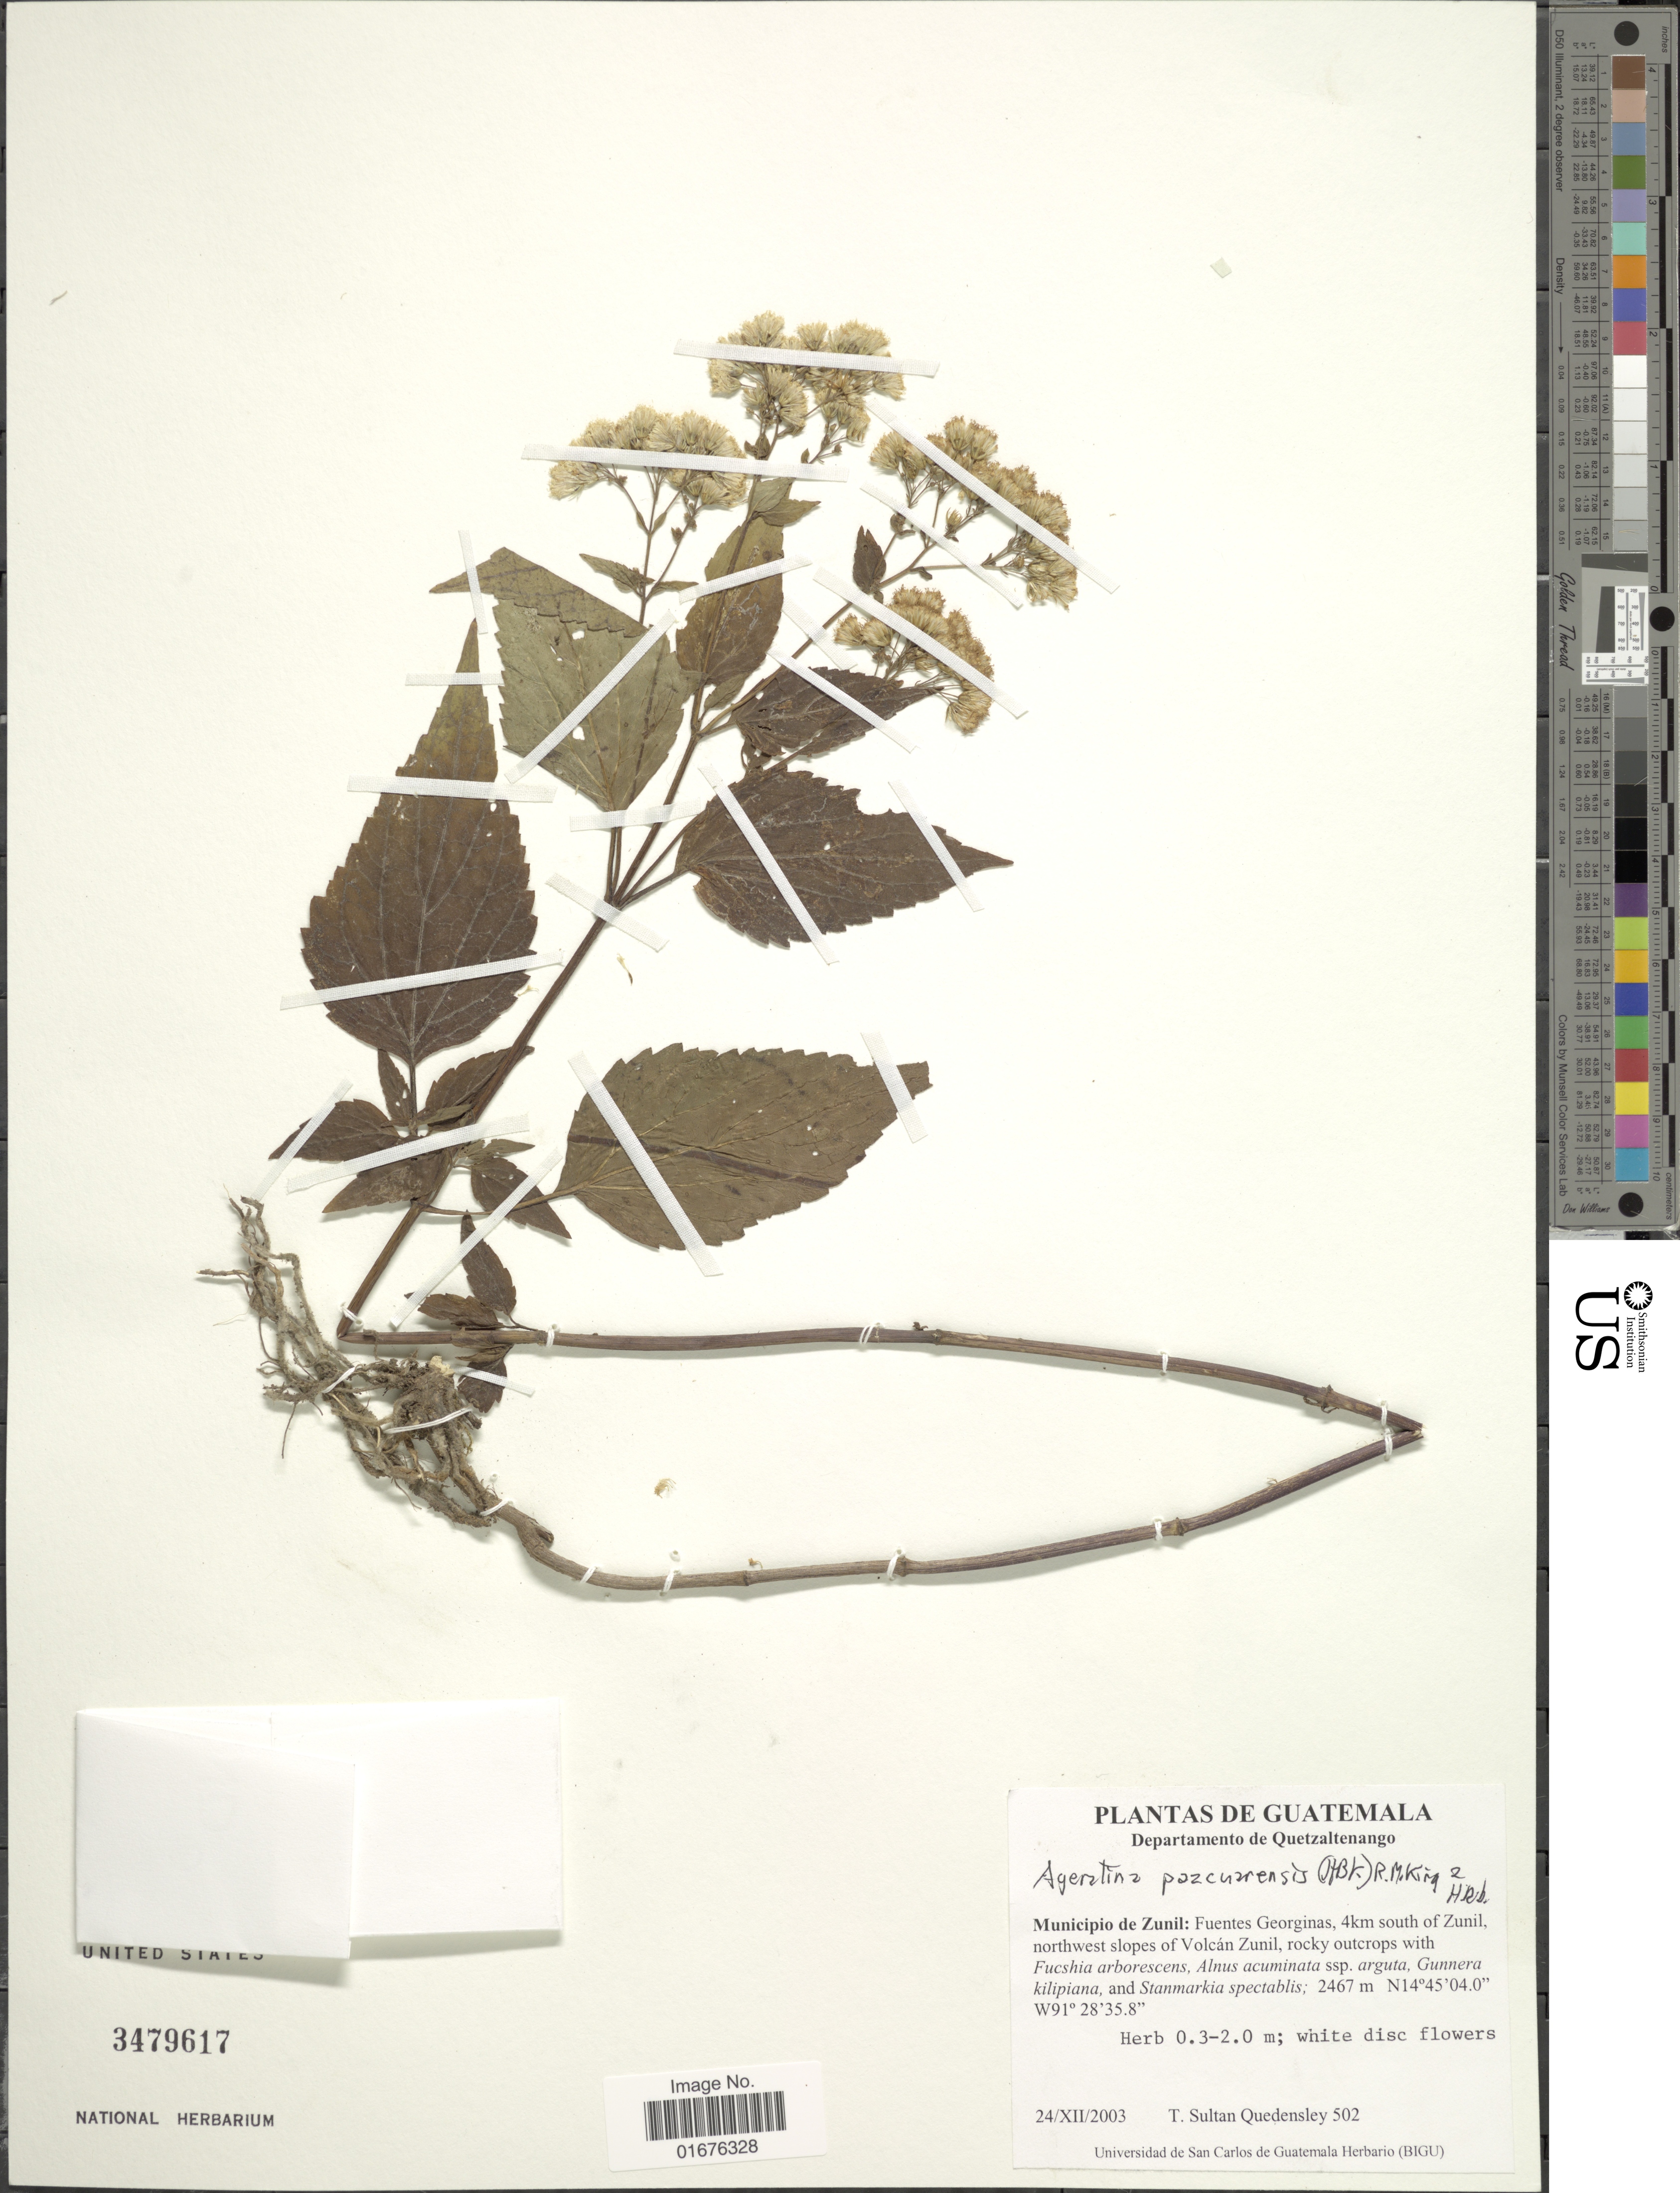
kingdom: Plantae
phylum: Tracheophyta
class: Magnoliopsida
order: Asterales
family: Asteraceae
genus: Ageratina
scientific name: Ageratina pazcuarensis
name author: (Kunth) R.M. King & H. Rob.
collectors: T. S. Quedensley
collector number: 502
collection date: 2003-12-24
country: Guatemala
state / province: Quetzaltenango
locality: Municipio de Zunil: Fuentes Georginas, 4 km south of Zunil, northwest slopes of Volcán Zunil, rocky outcrops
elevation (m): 2467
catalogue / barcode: US 3479617